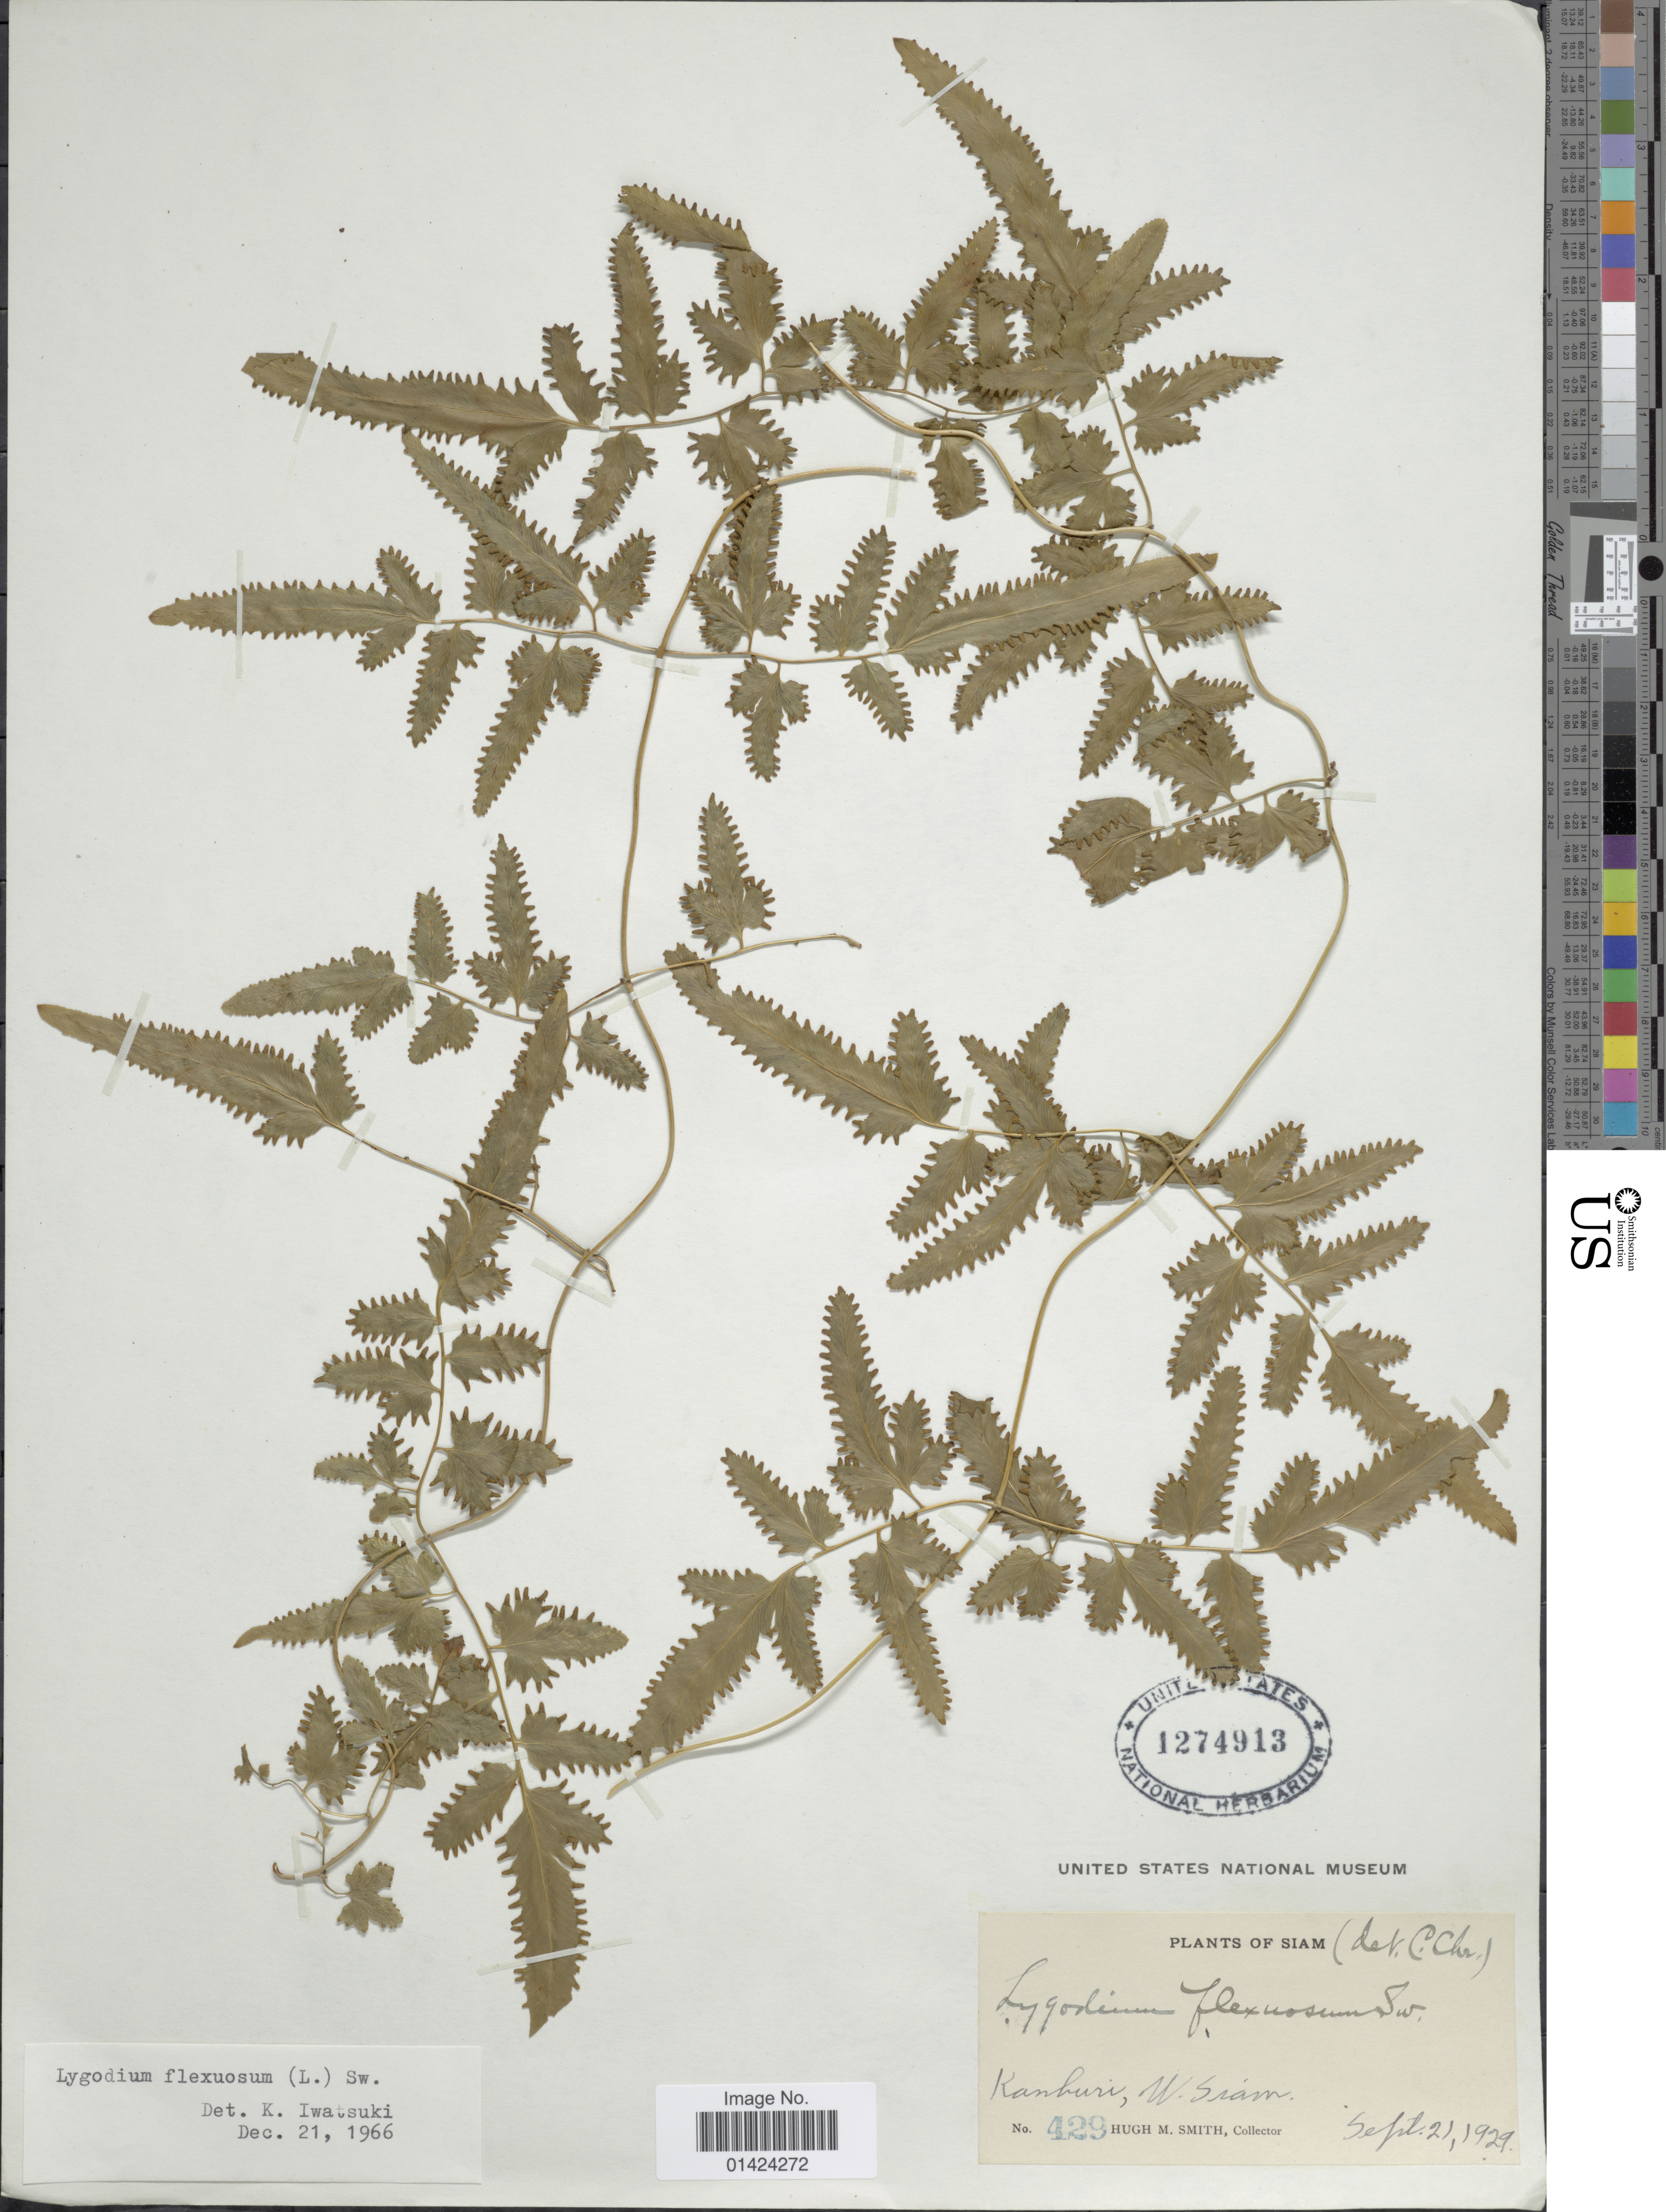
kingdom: Plantae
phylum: Tracheophyta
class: Polypodiopsida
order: Schizaeales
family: Lygodiaceae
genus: Lygodium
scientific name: Lygodium flexuosum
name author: Sw.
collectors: H. M. Smith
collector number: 429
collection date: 1929-09-21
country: Thailand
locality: Kanburi, W. Siam.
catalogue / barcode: US 1274913